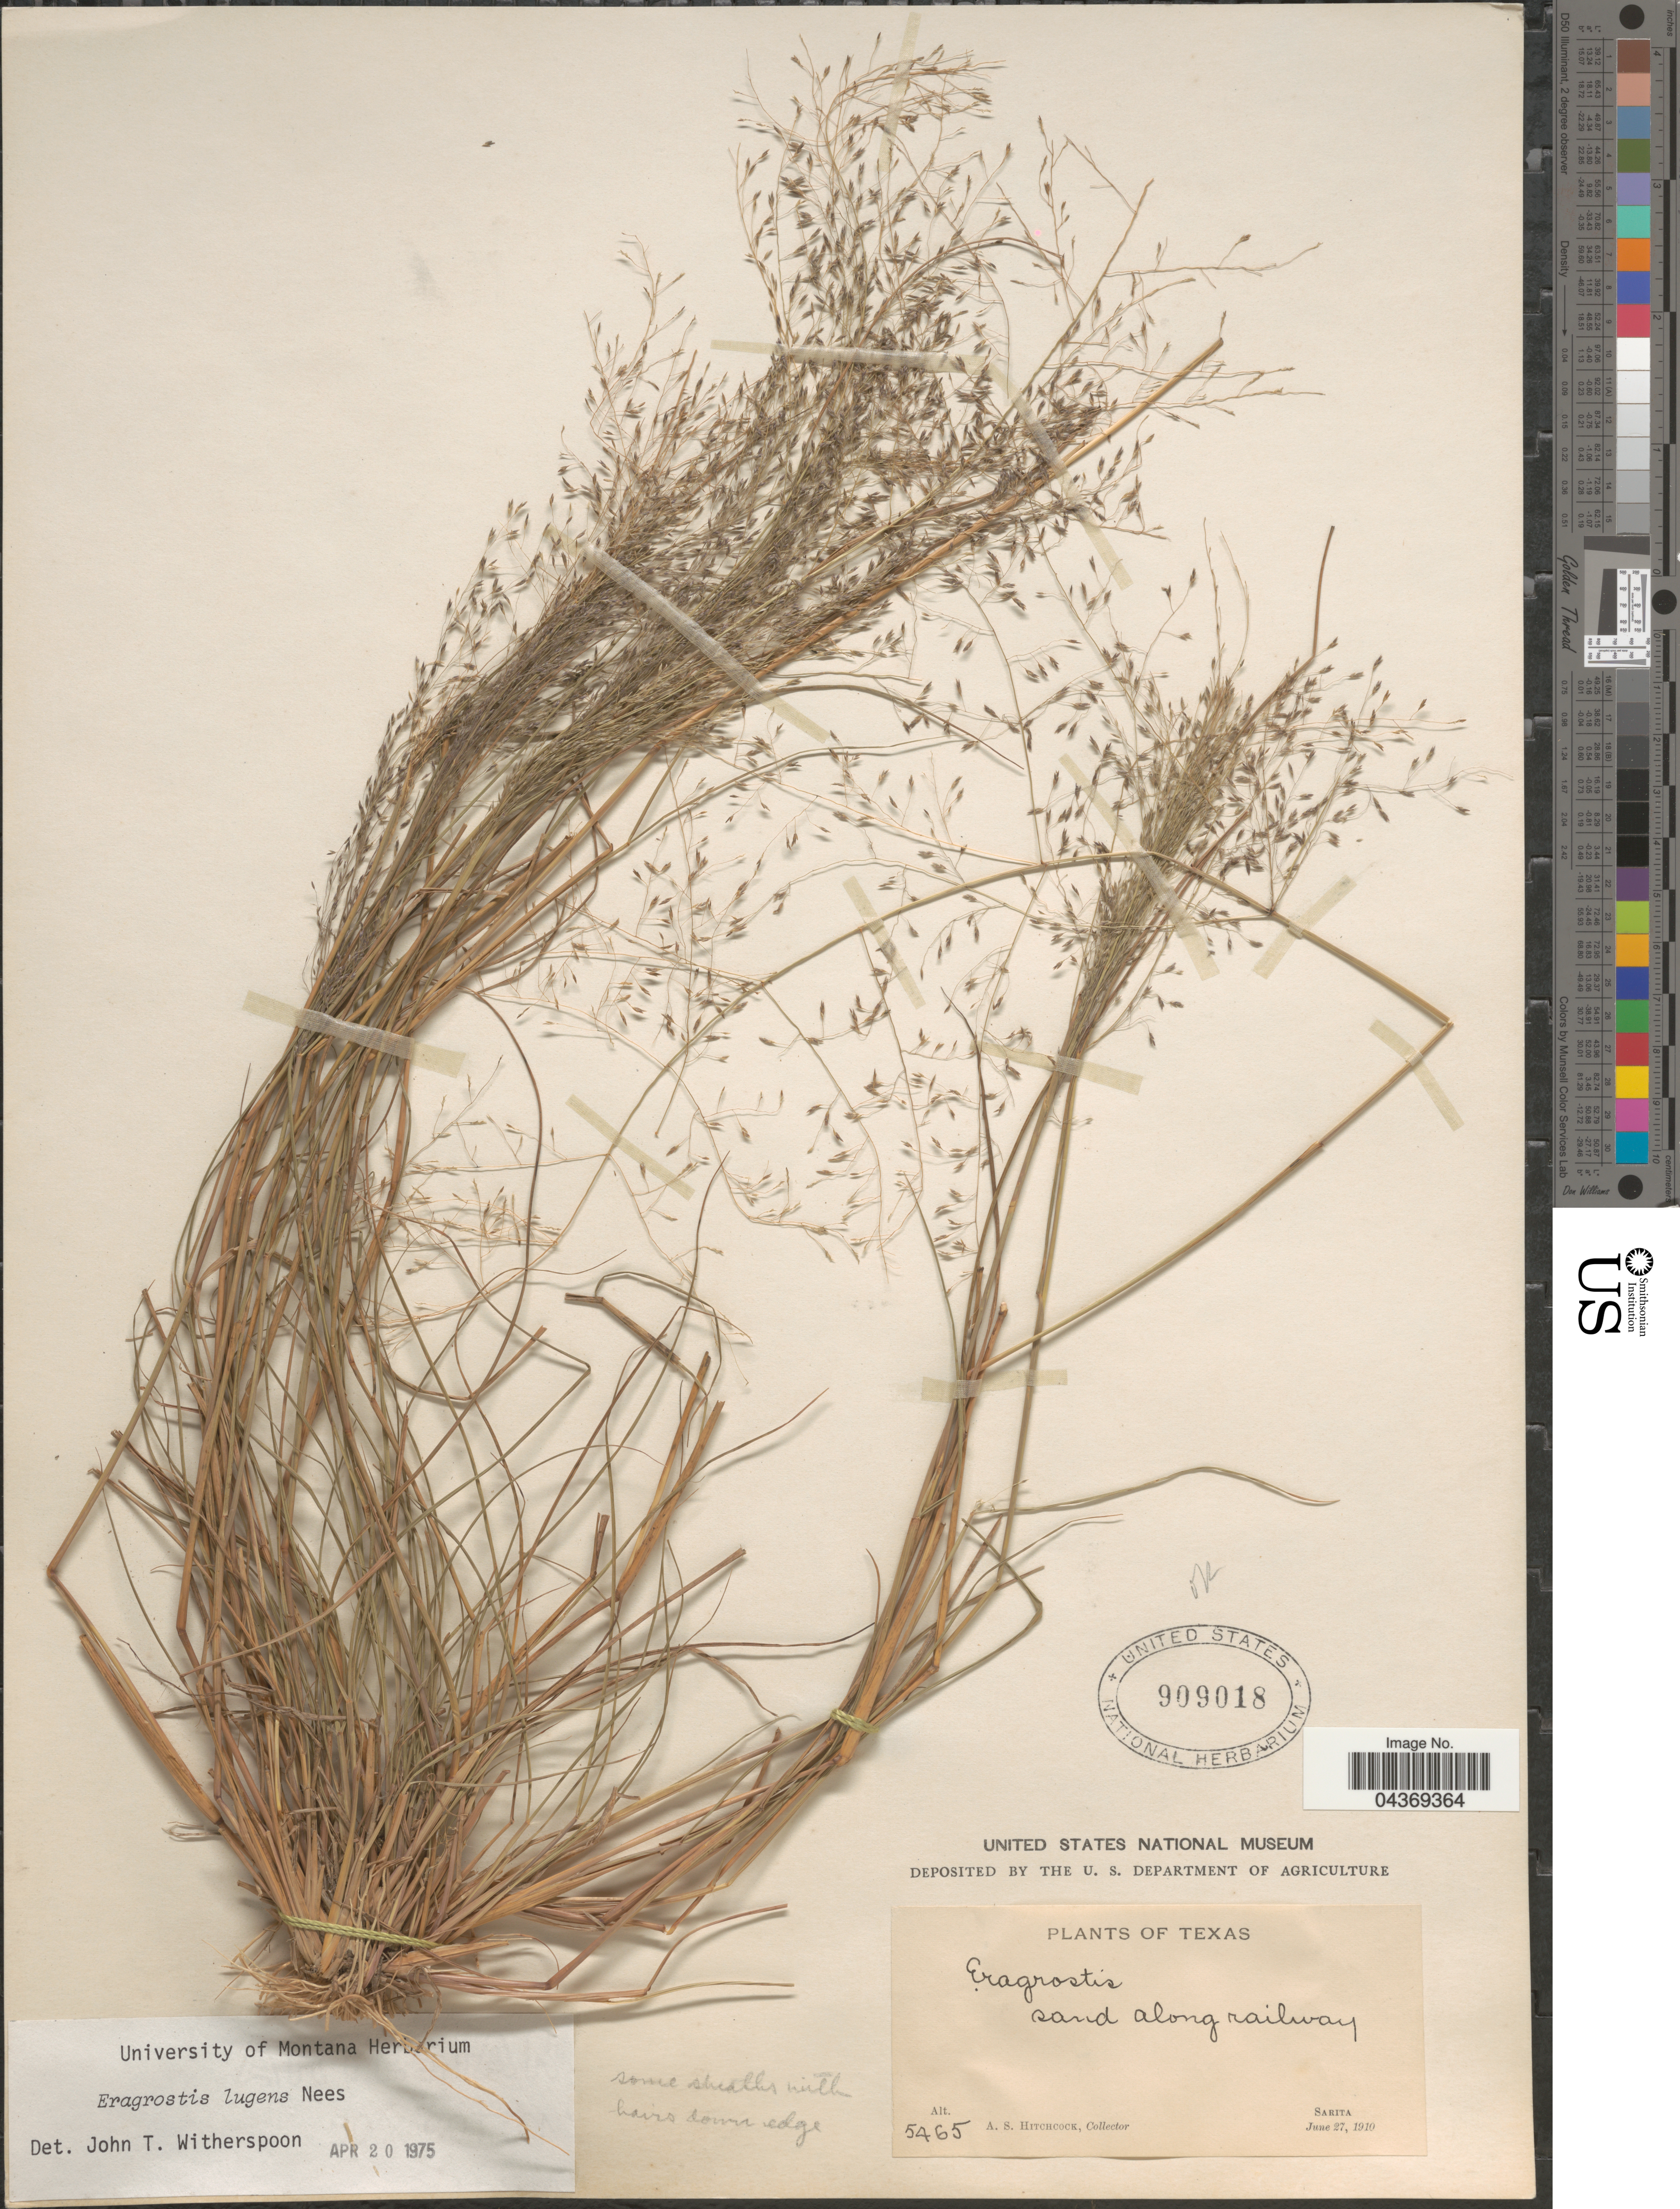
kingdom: Plantae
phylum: Tracheophyta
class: Liliopsida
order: Poales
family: Poaceae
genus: Eragrostis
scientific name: Eragrostis lugens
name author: Nees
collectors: A. S. Hitchcock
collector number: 5465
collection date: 1910-06-27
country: United States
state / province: Texas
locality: Sand along railway. Sarita.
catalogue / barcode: US 909018